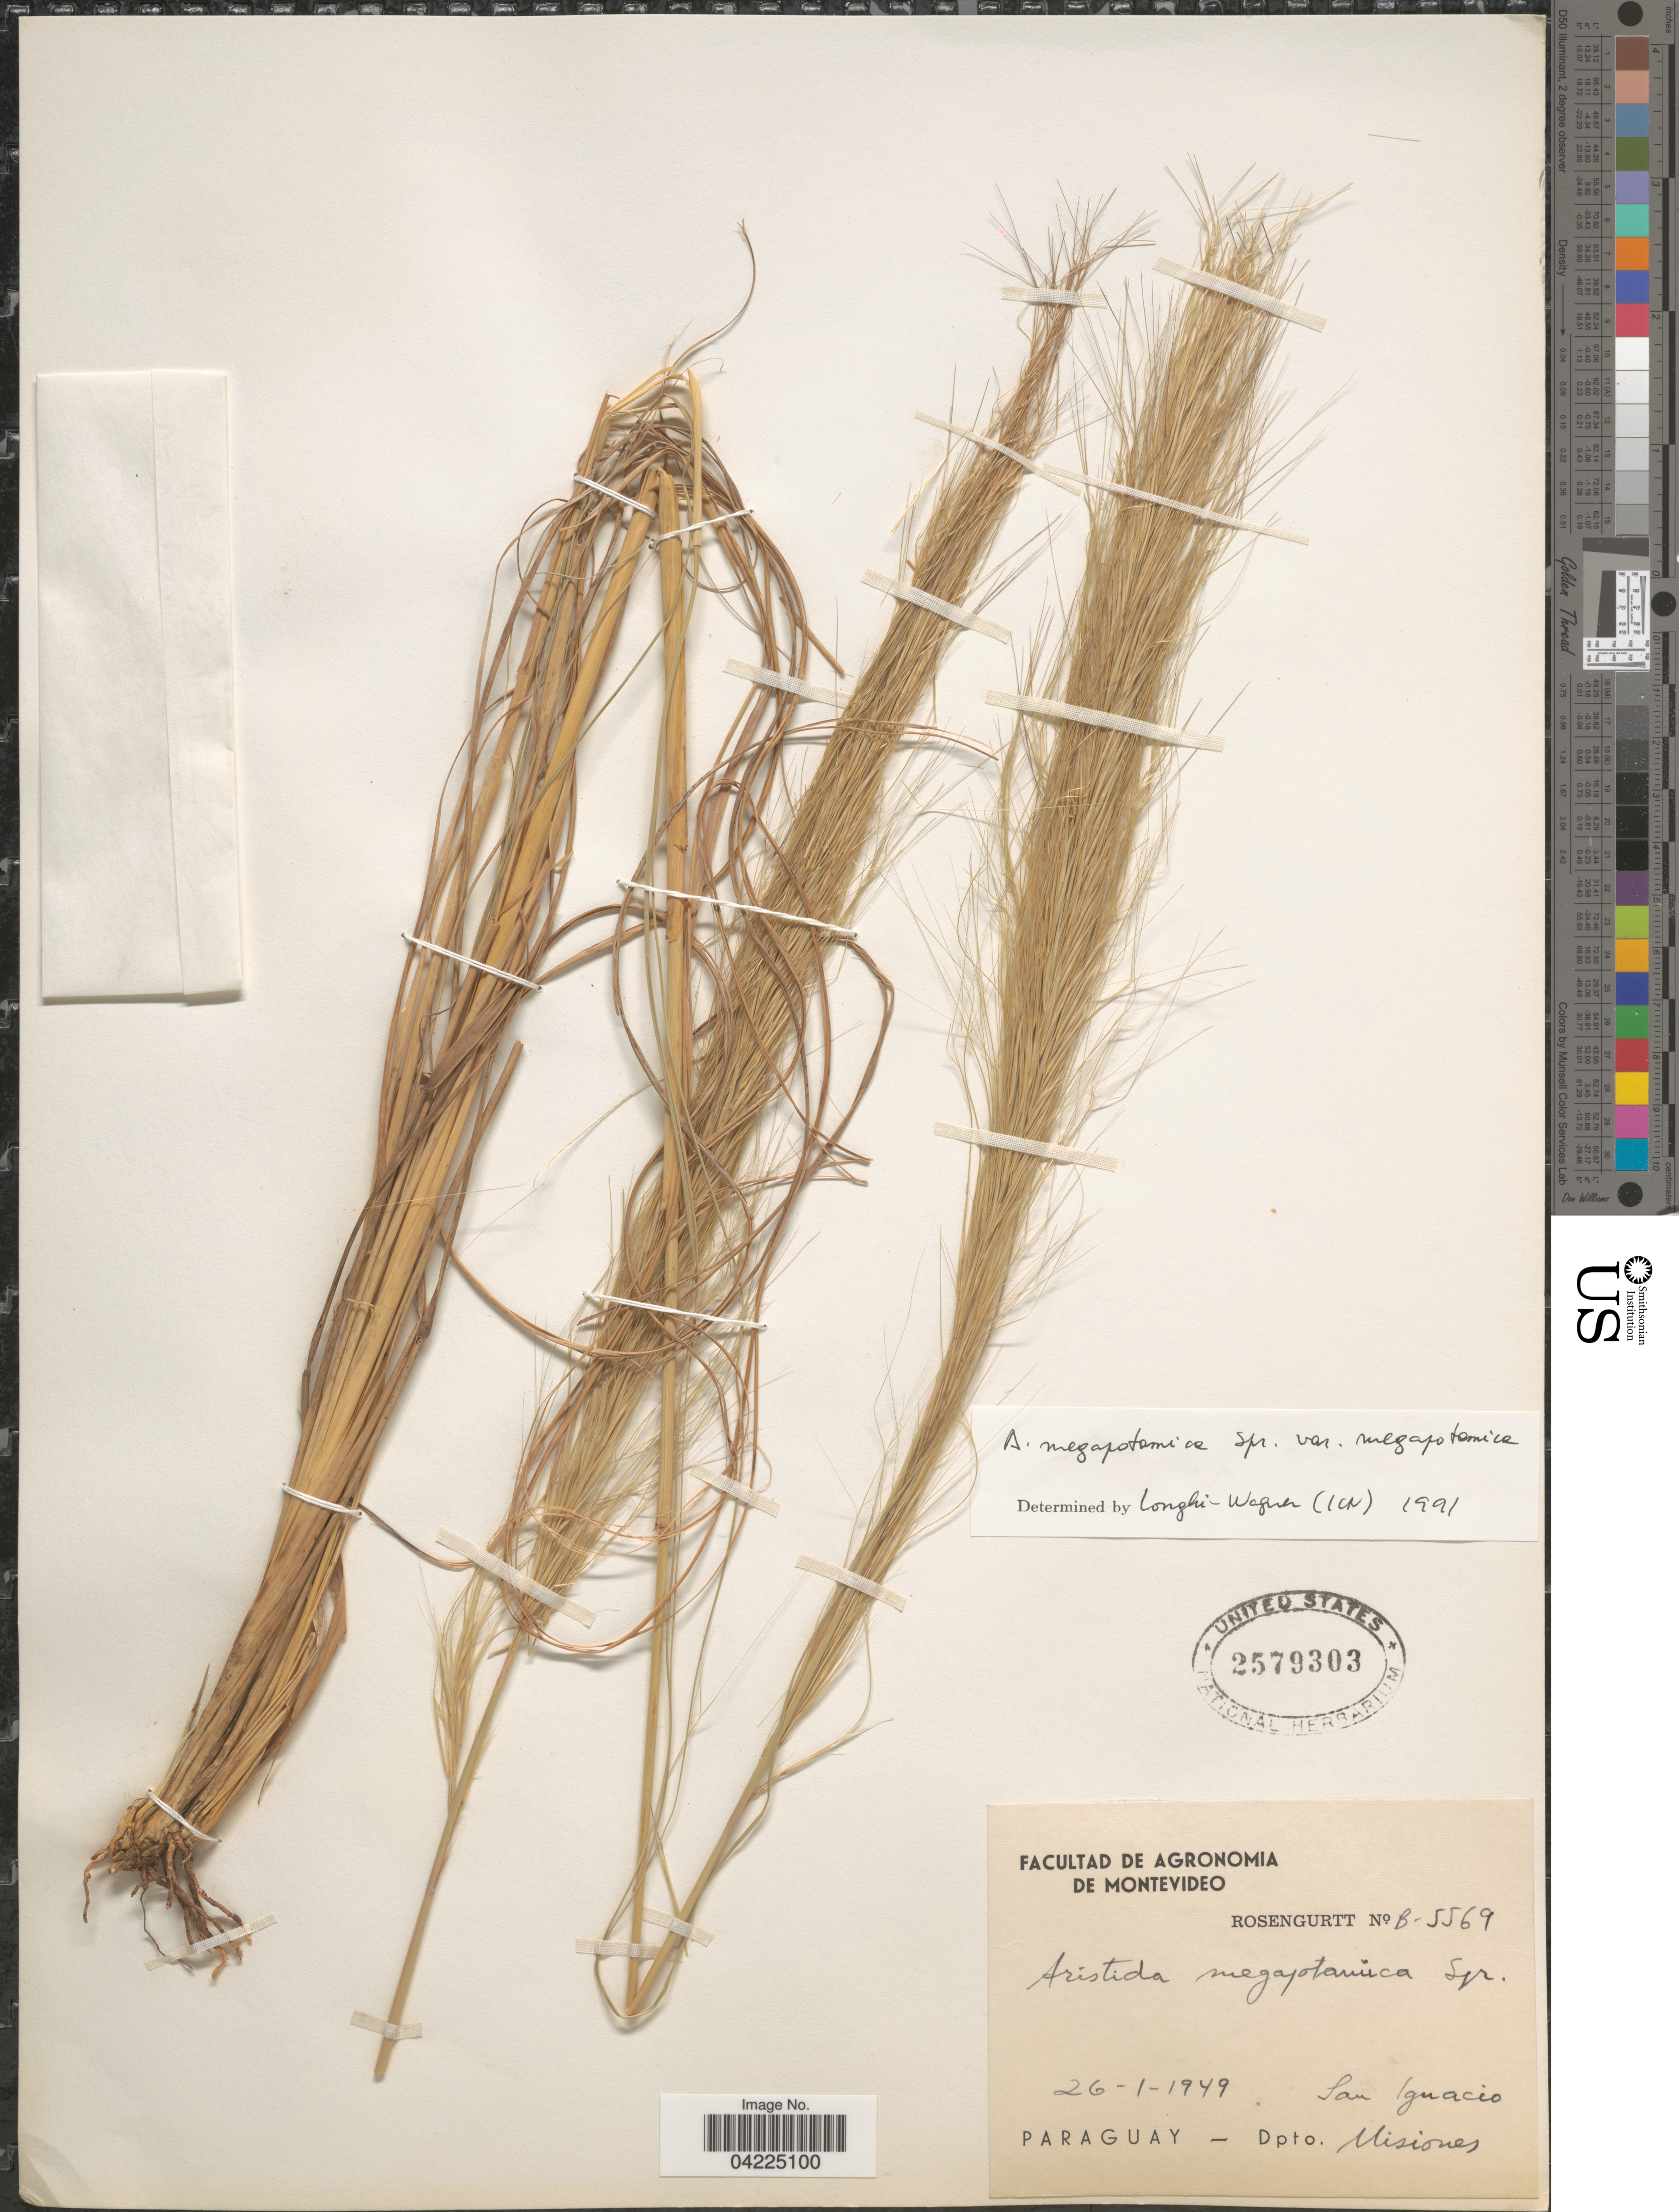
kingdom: Plantae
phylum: Tracheophyta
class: Liliopsida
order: Poales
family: Poaceae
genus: Aristida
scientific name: Aristida megapotamica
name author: Spreng.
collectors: Rosengurtt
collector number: B-5569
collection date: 1949-01-26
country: Paraguay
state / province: Misiones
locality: San Ignacio. Dpto. Misiones.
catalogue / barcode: US 2579303